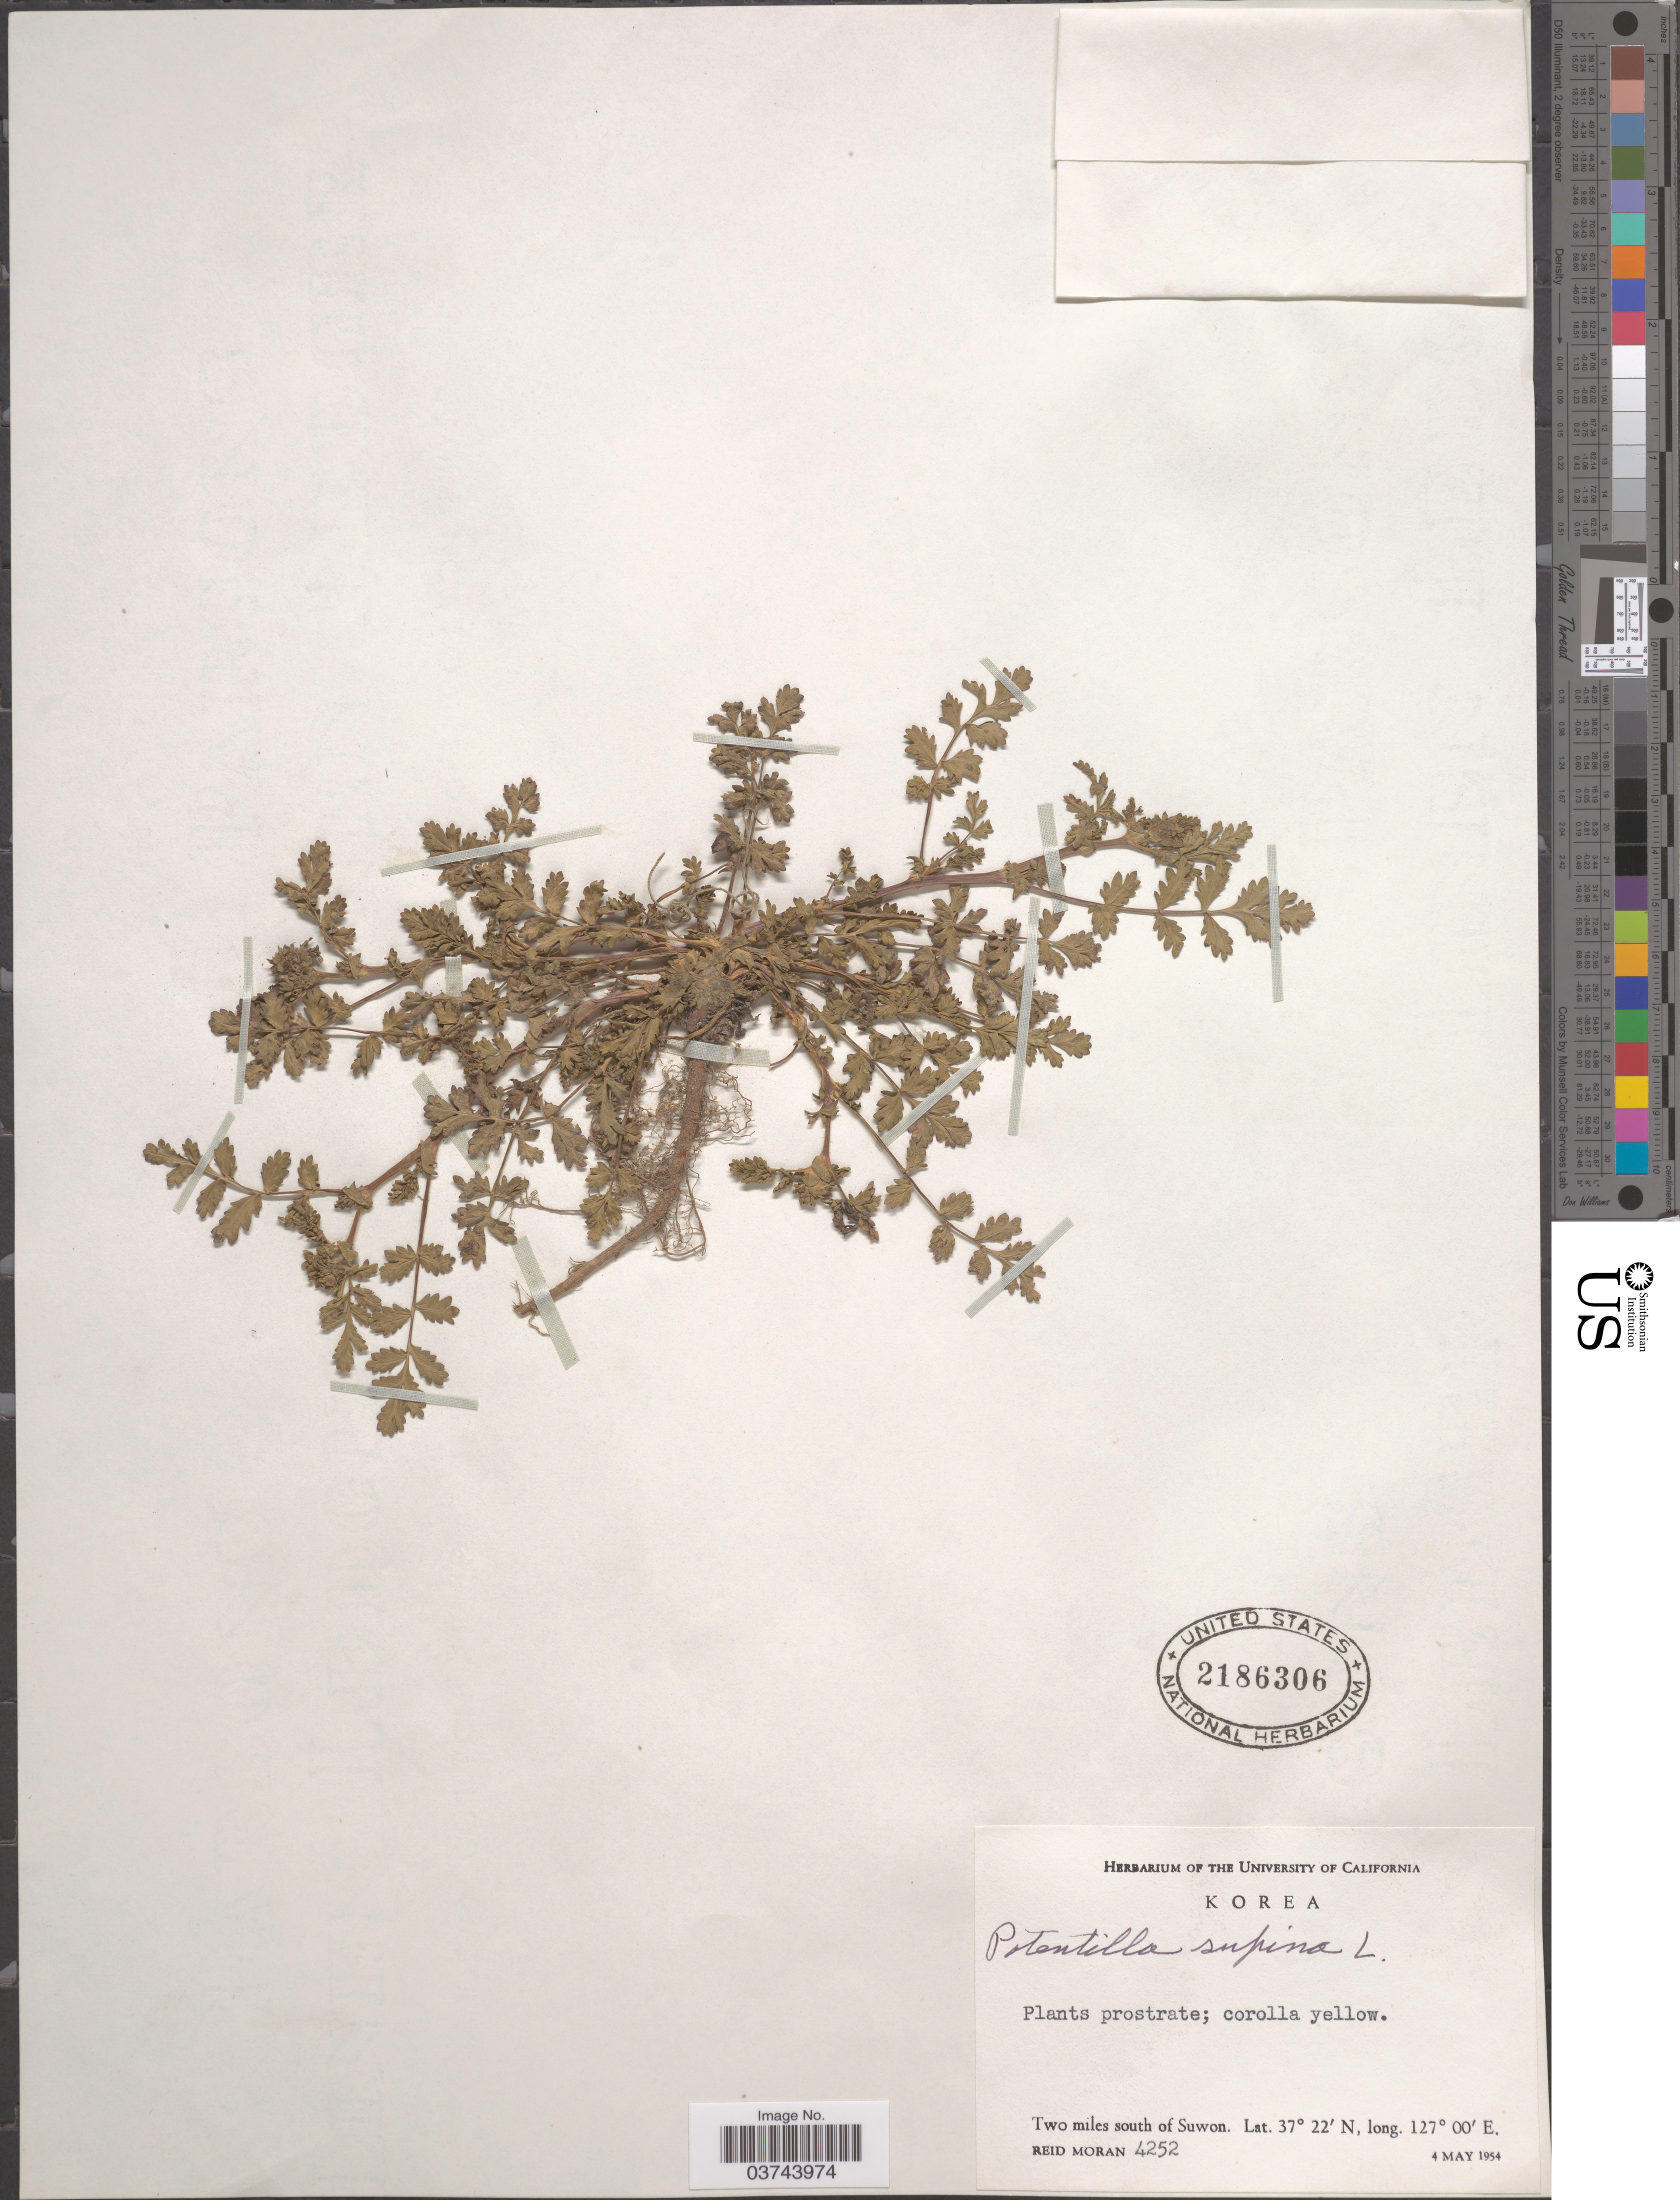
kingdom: Plantae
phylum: Tracheophyta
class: Magnoliopsida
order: Rosales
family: Rosaceae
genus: Potentilla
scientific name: Potentilla supina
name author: L.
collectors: R. Moran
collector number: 4252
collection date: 1954-05-04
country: South Korea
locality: Korea. Two miles south of Suwon.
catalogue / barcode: US 2186306